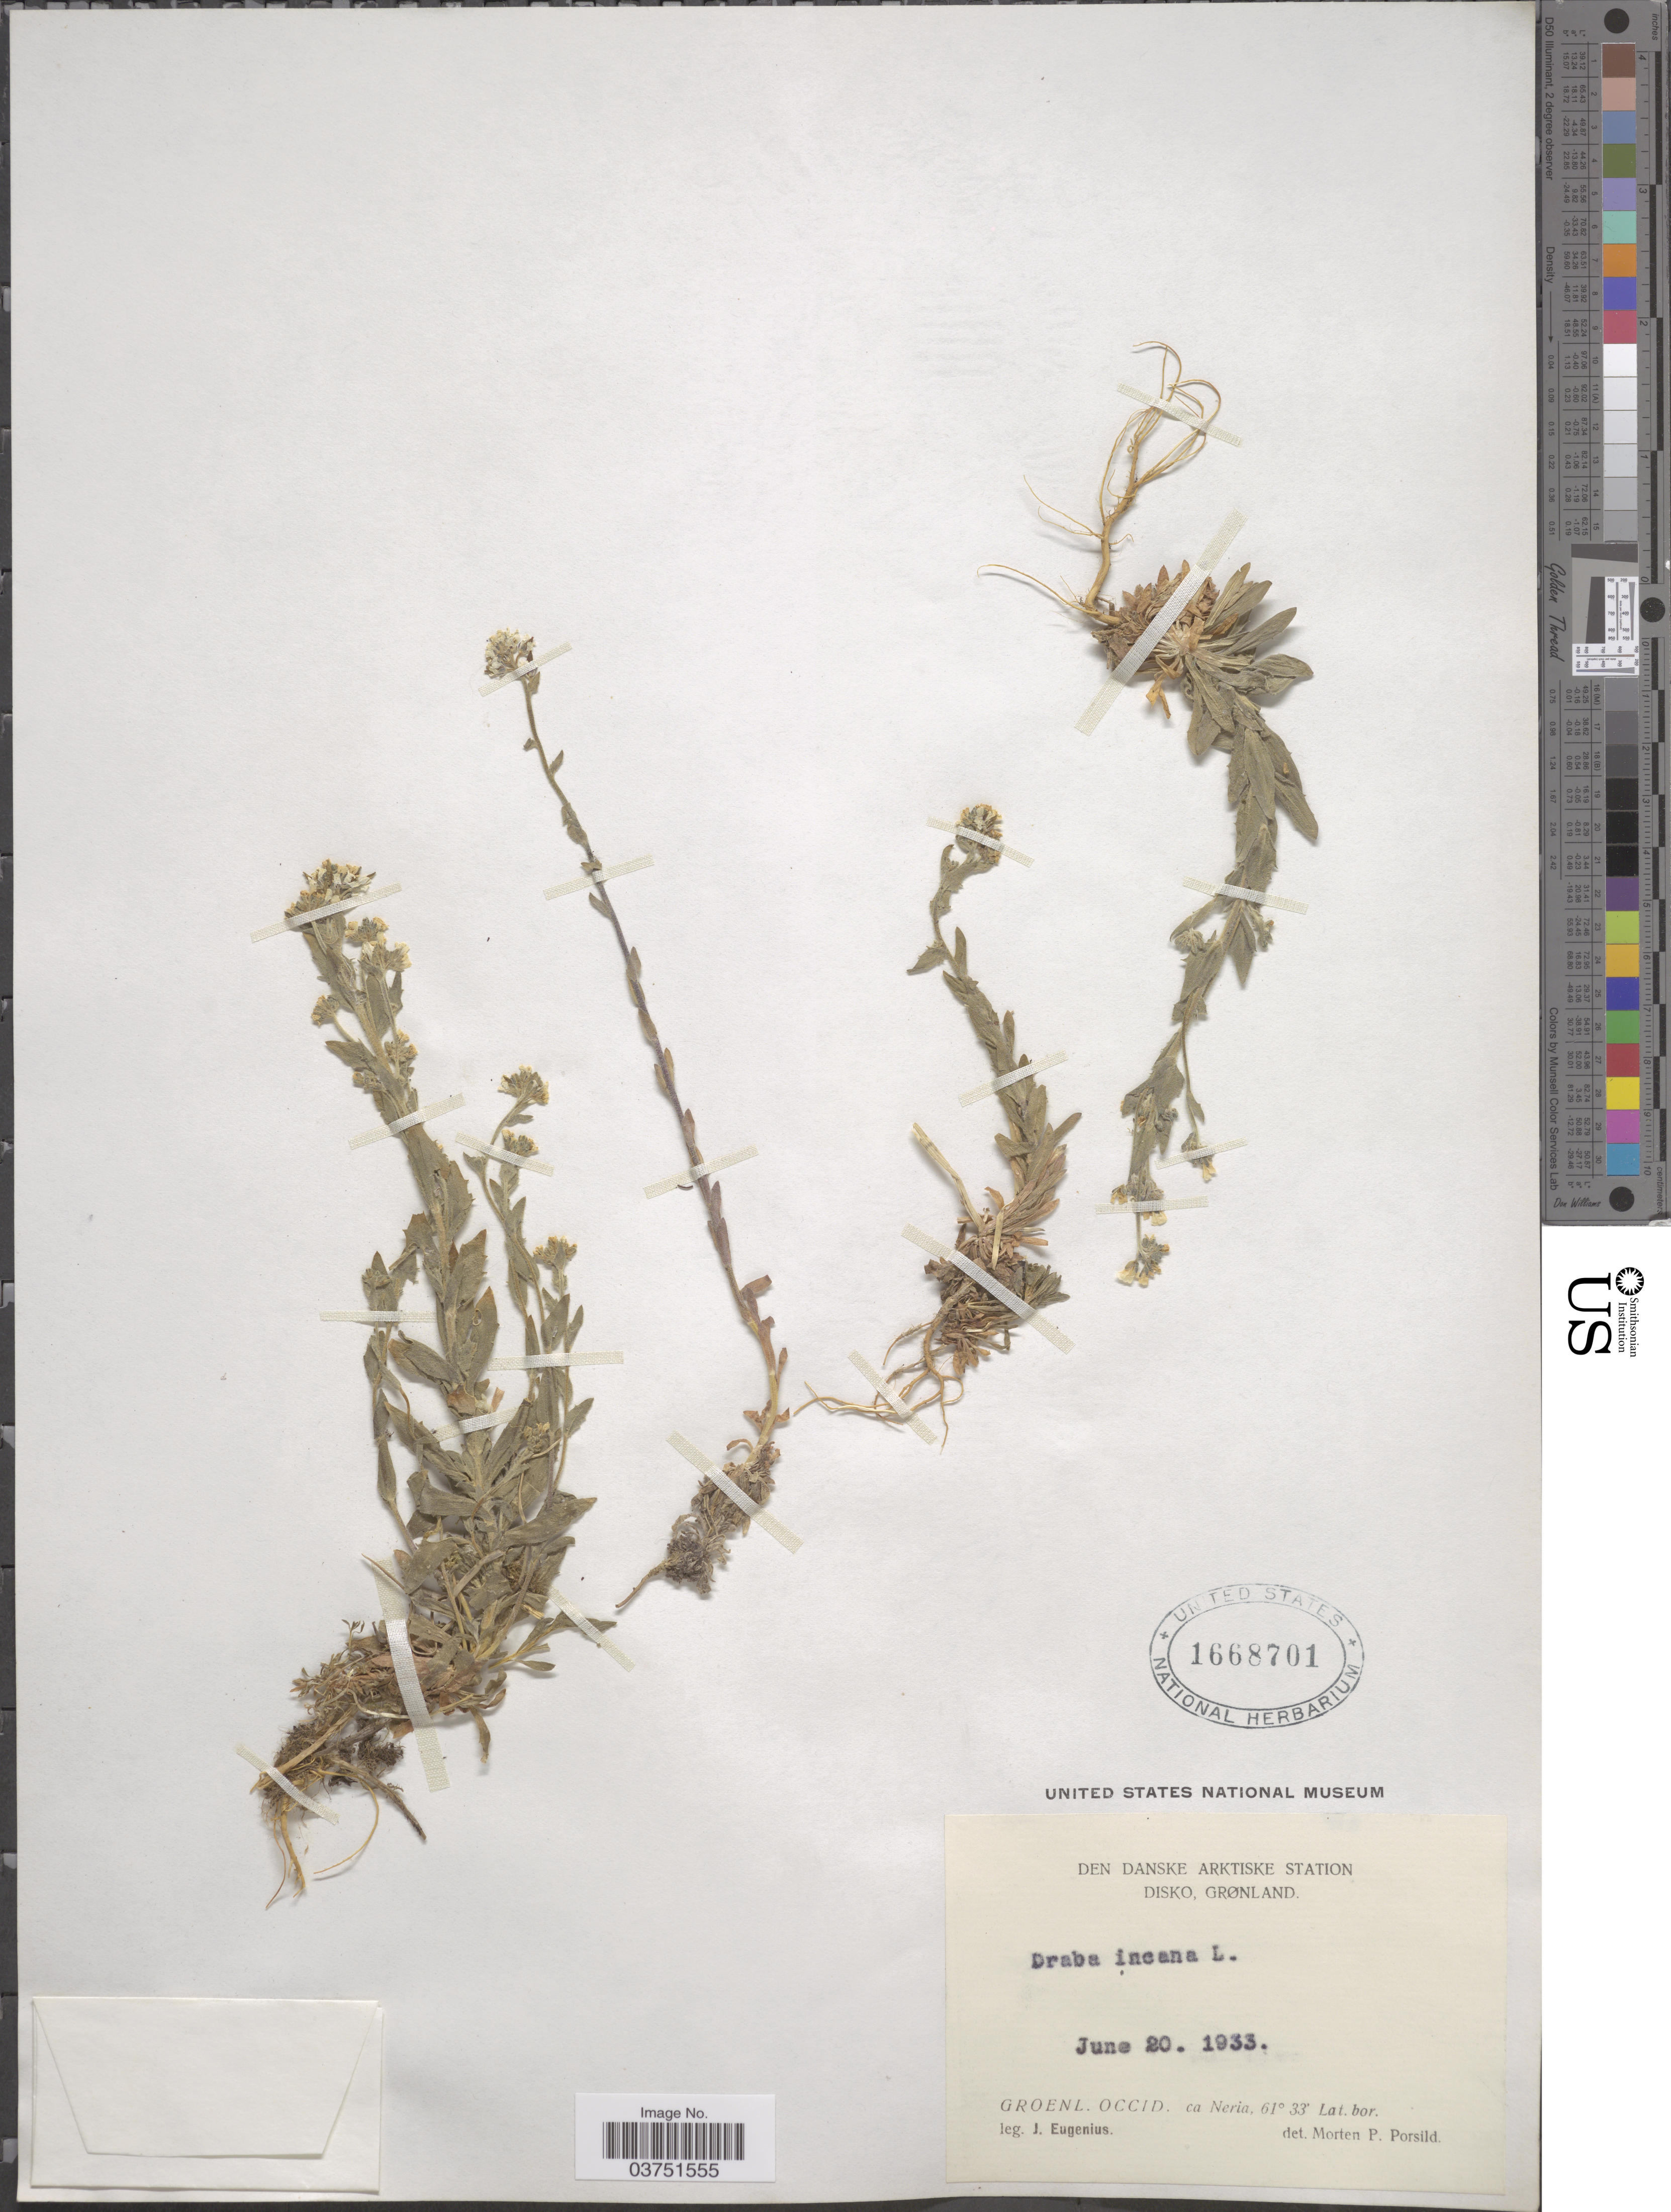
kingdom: Plantae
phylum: Tracheophyta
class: Magnoliopsida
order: Brassicales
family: Brassicaceae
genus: Draba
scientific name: Draba incana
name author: L.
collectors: J. Eugenius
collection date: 1933-06-20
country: Greenland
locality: Den Danske Artkiske Station. Disko Grønland. Occid. ca Neria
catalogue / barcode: US 1668701